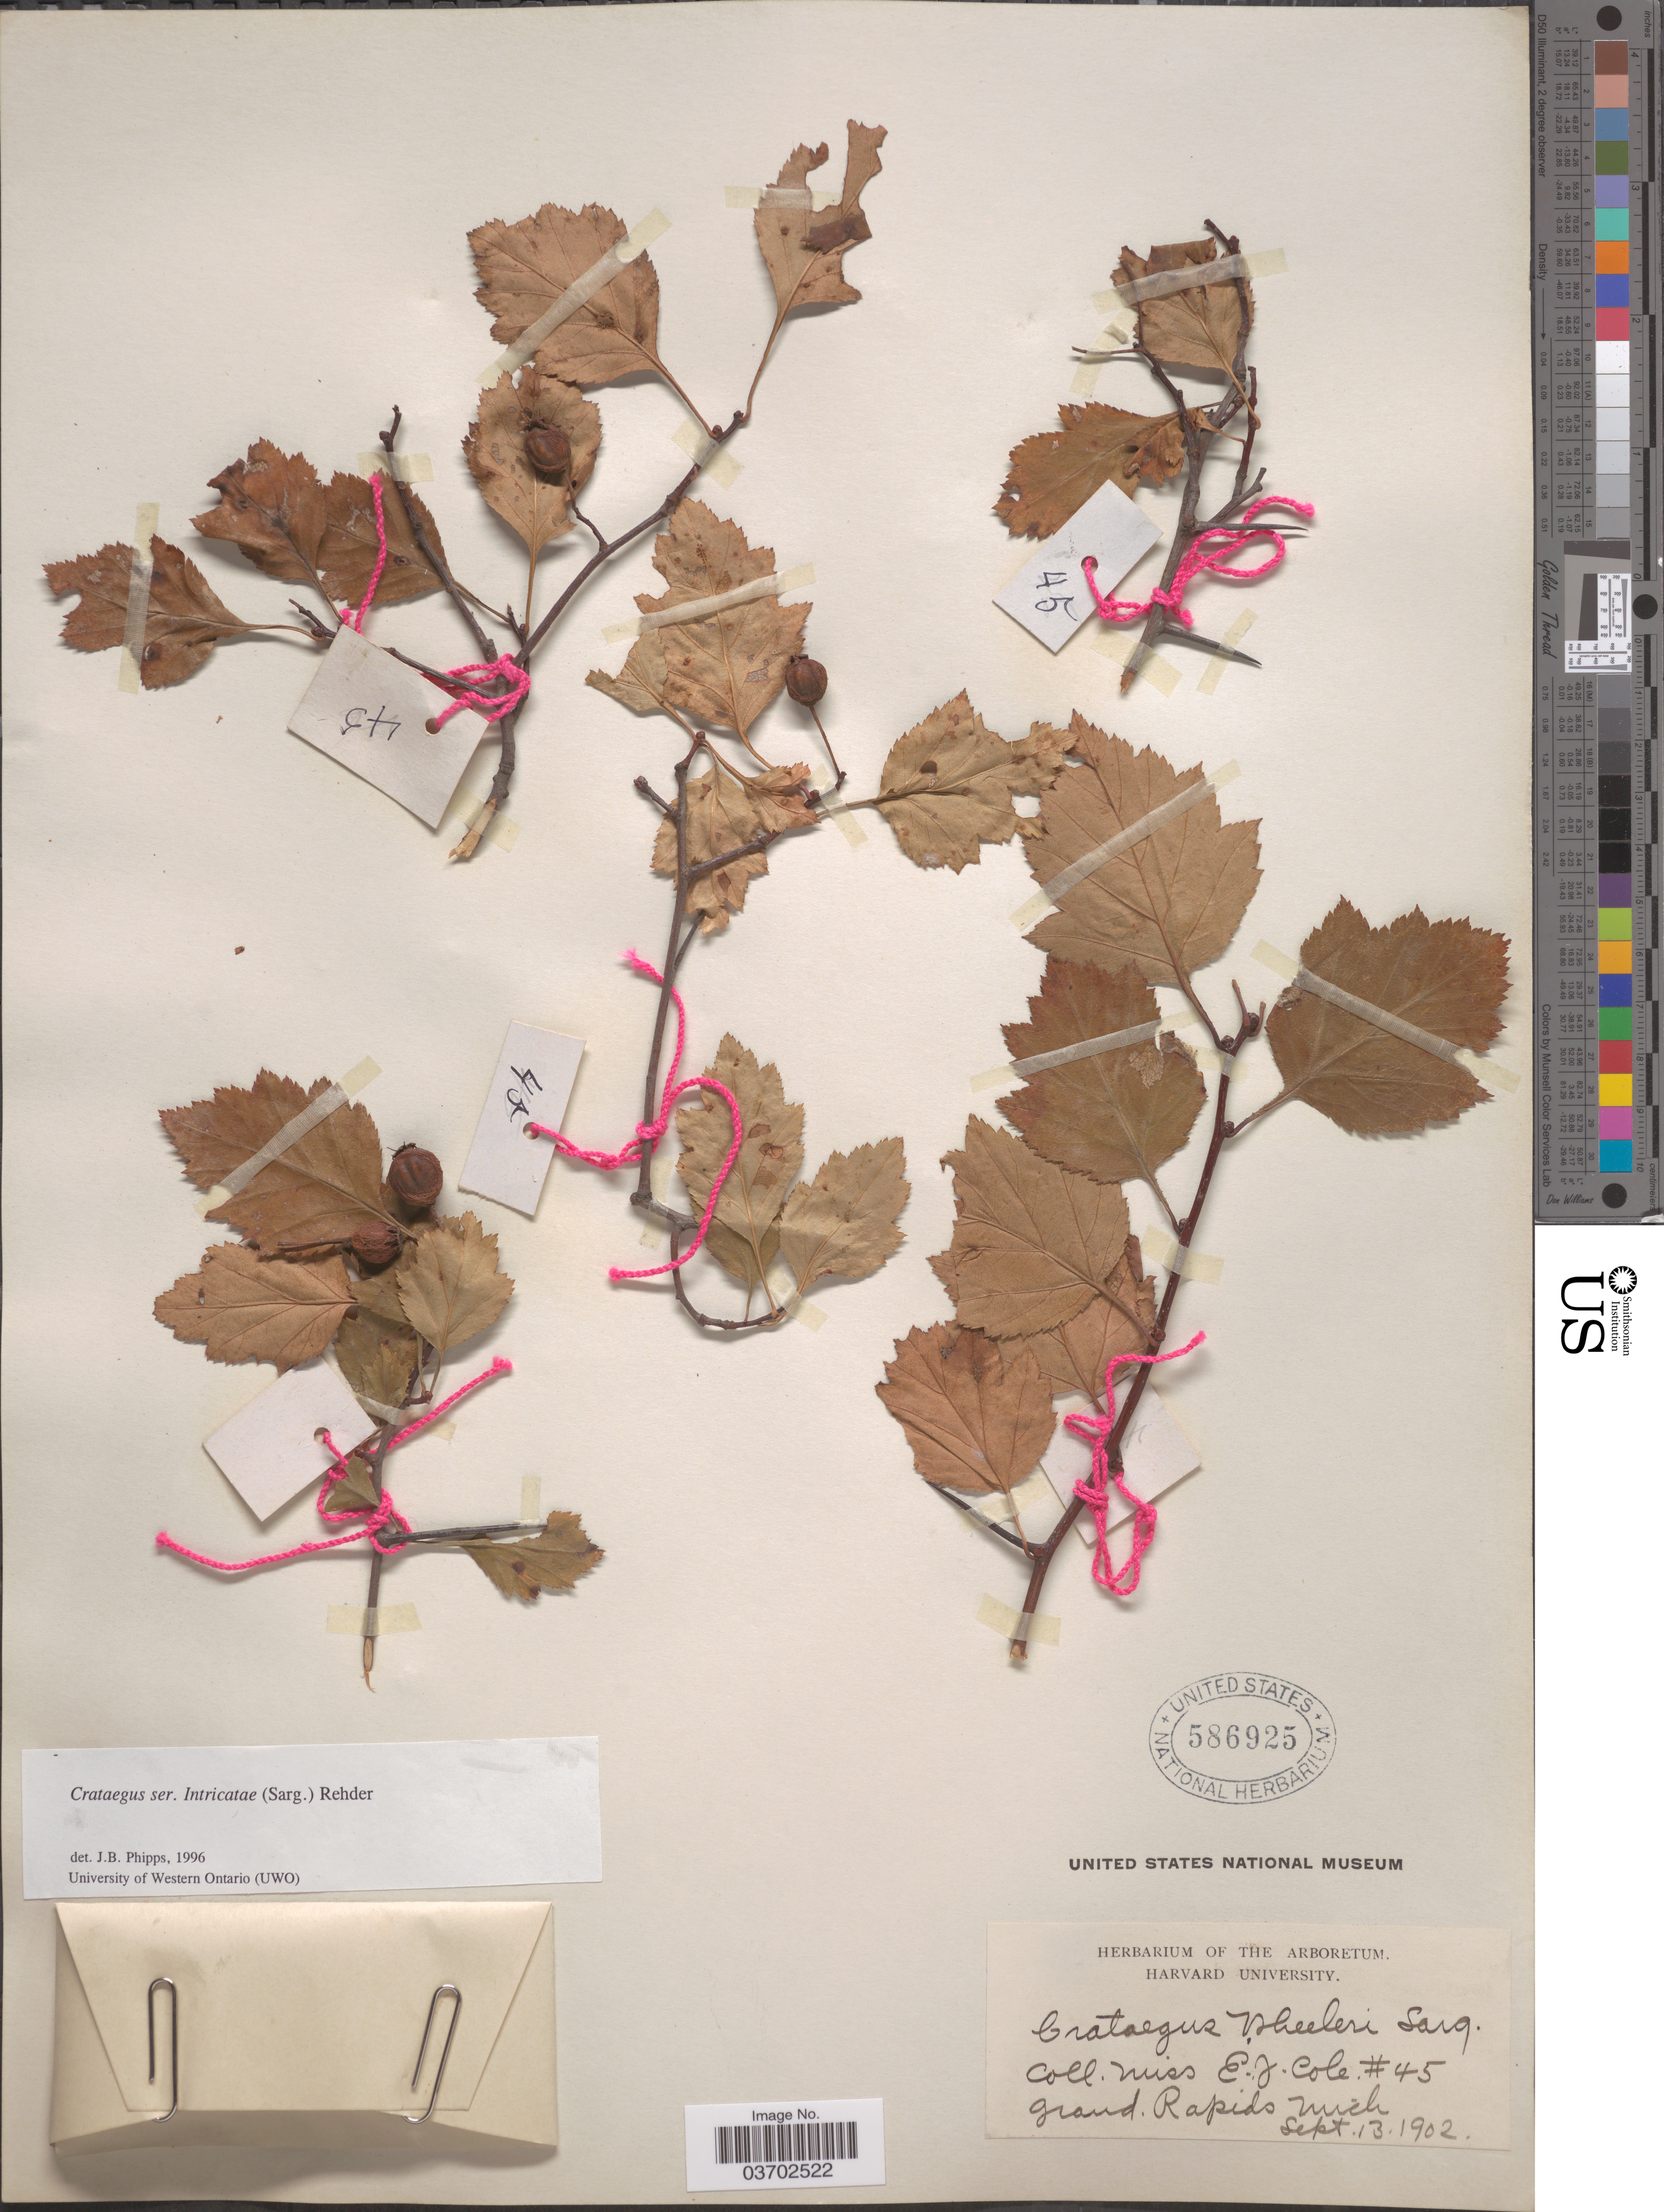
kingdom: Plantae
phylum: Tracheophyta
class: Magnoliopsida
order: Rosales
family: Rosaceae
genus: Crataegus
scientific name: Crataegus wheeleri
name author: A. Nelson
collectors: E. Cole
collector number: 45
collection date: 1902-09-13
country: United States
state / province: Michigan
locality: Grand Rapids.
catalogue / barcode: US 586925